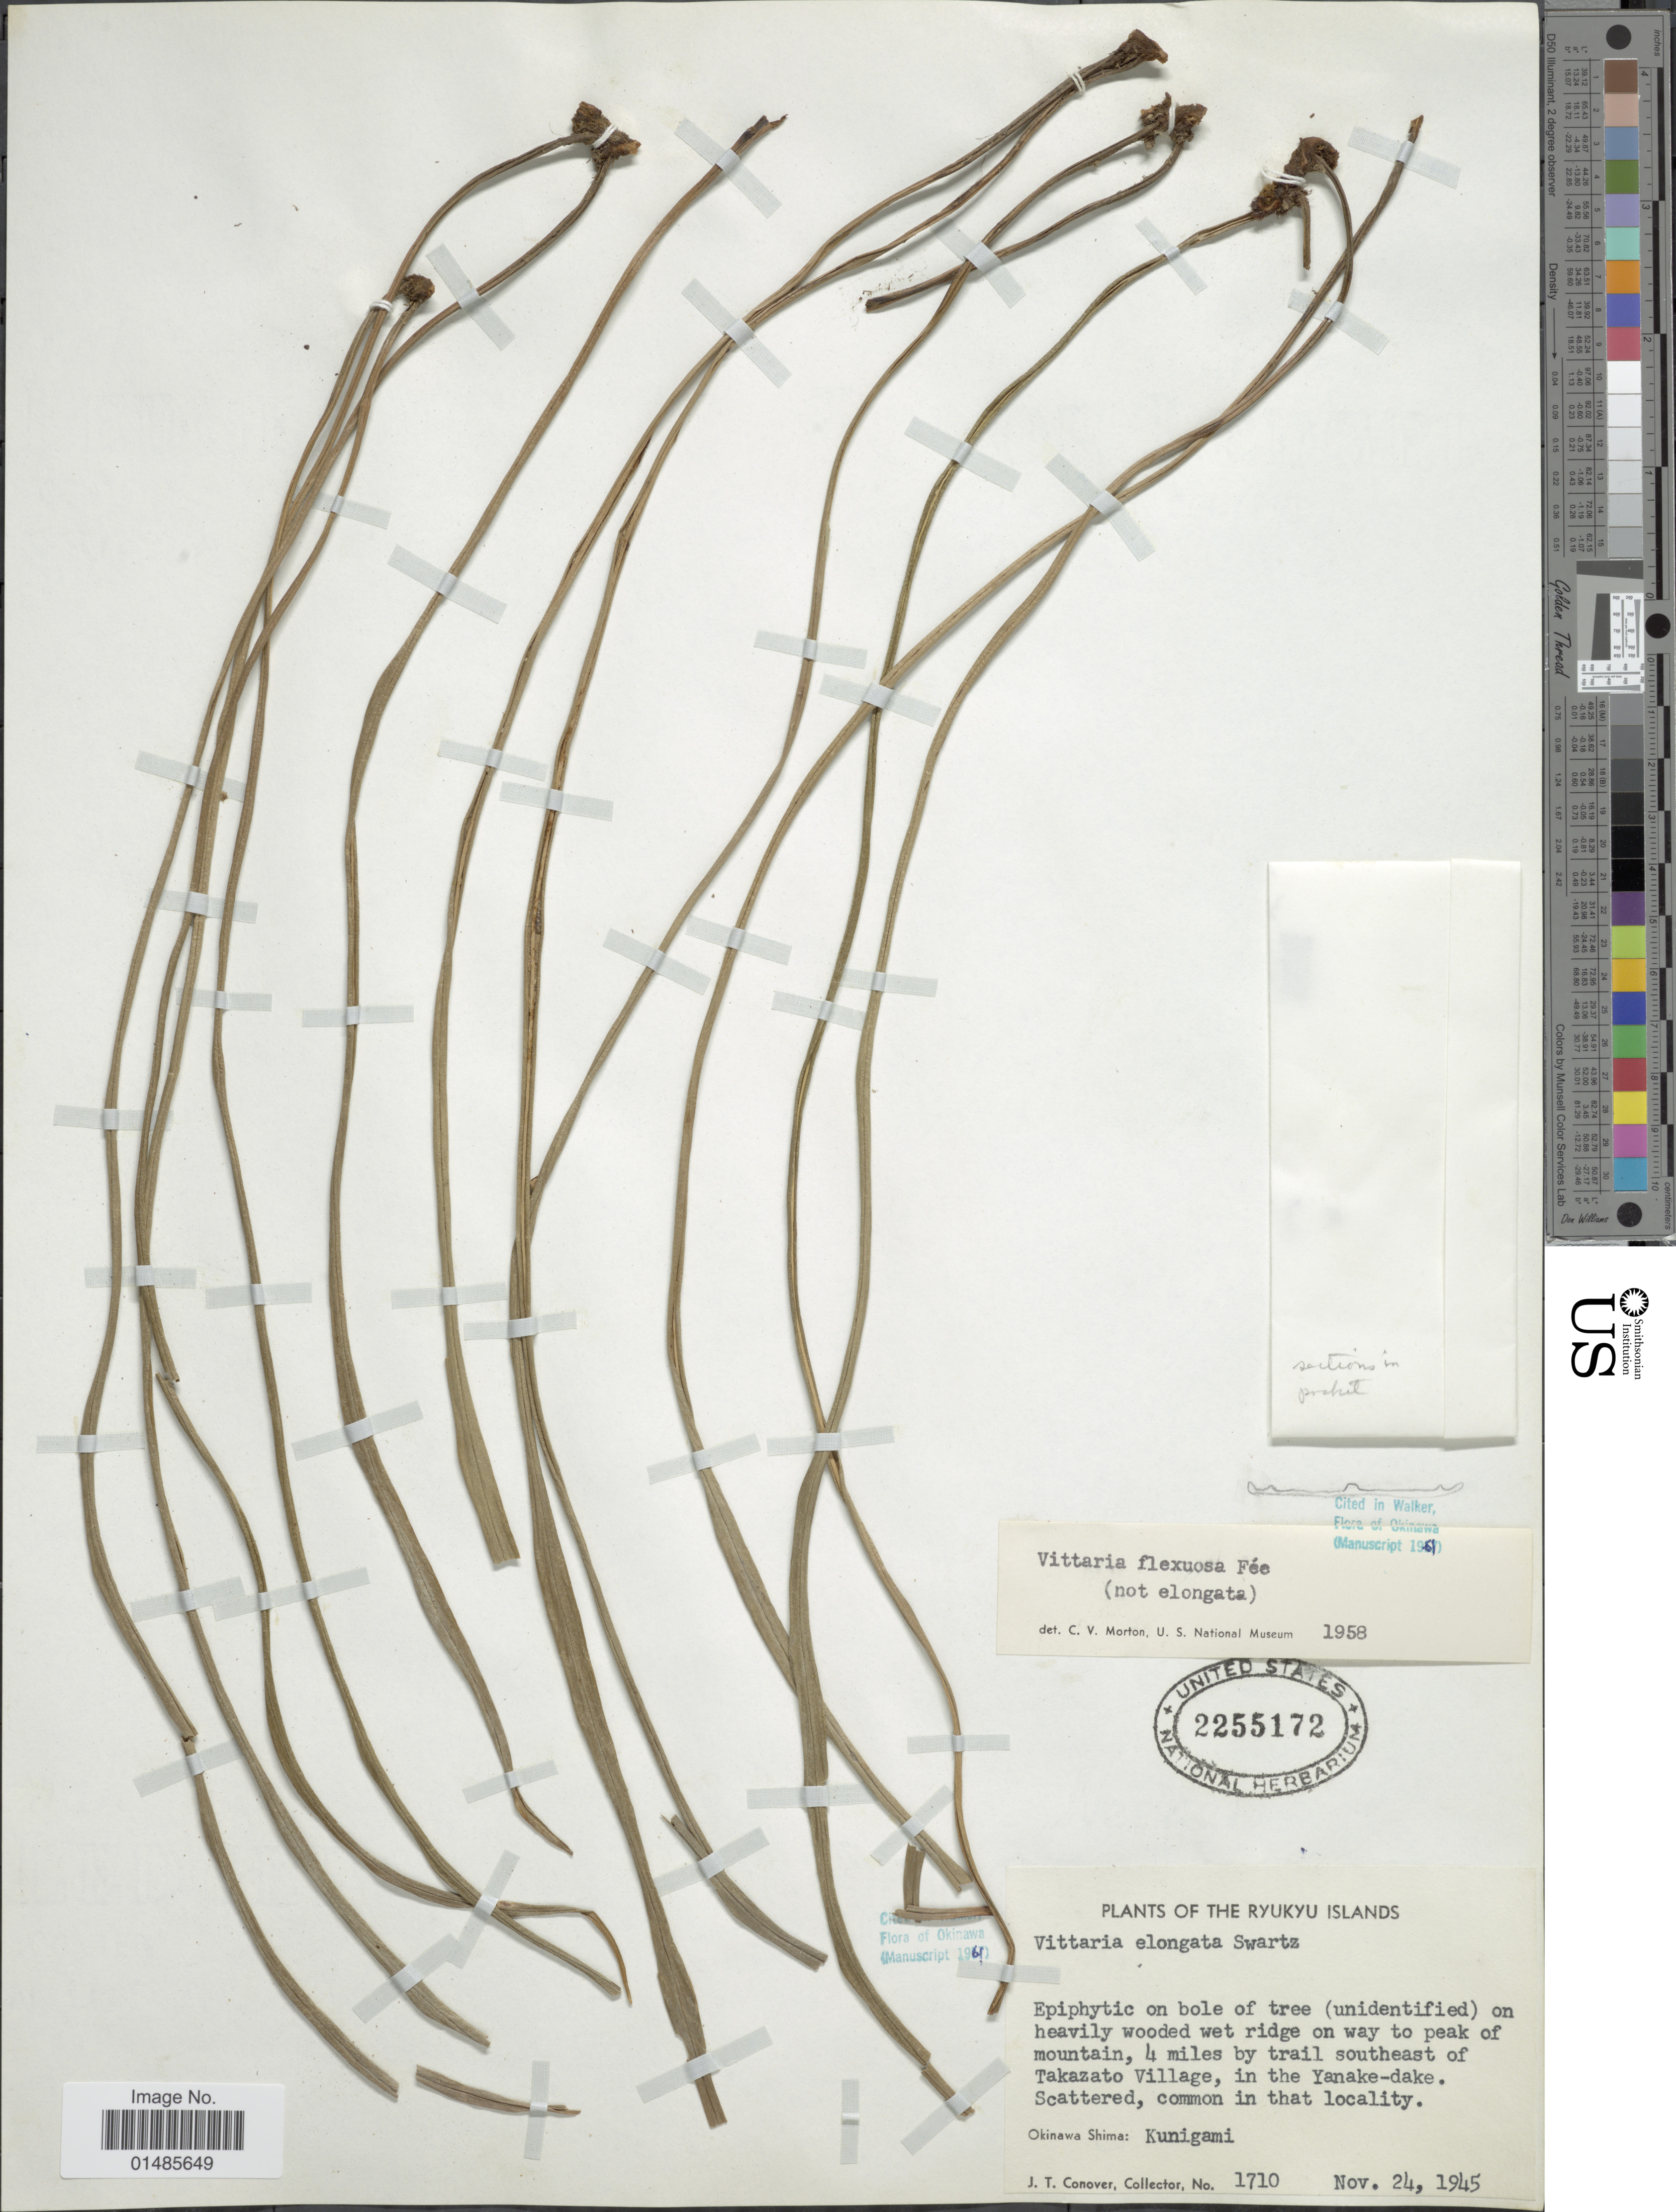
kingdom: Plantae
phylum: Tracheophyta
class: Polypodiopsida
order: Polypodiales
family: Pteridaceae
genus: Haplopteris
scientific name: Haplopteris flexuosa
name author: (Fée) E.H. Crane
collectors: J. T. Conover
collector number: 1710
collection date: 1945-11-24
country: Japan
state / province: Okinawa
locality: Ryukyu Islands. 4 miles by trail southeast of Takazato Village, in the Yanake-dake. Okinawa Shima: Kunigami.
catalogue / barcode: US 2255172